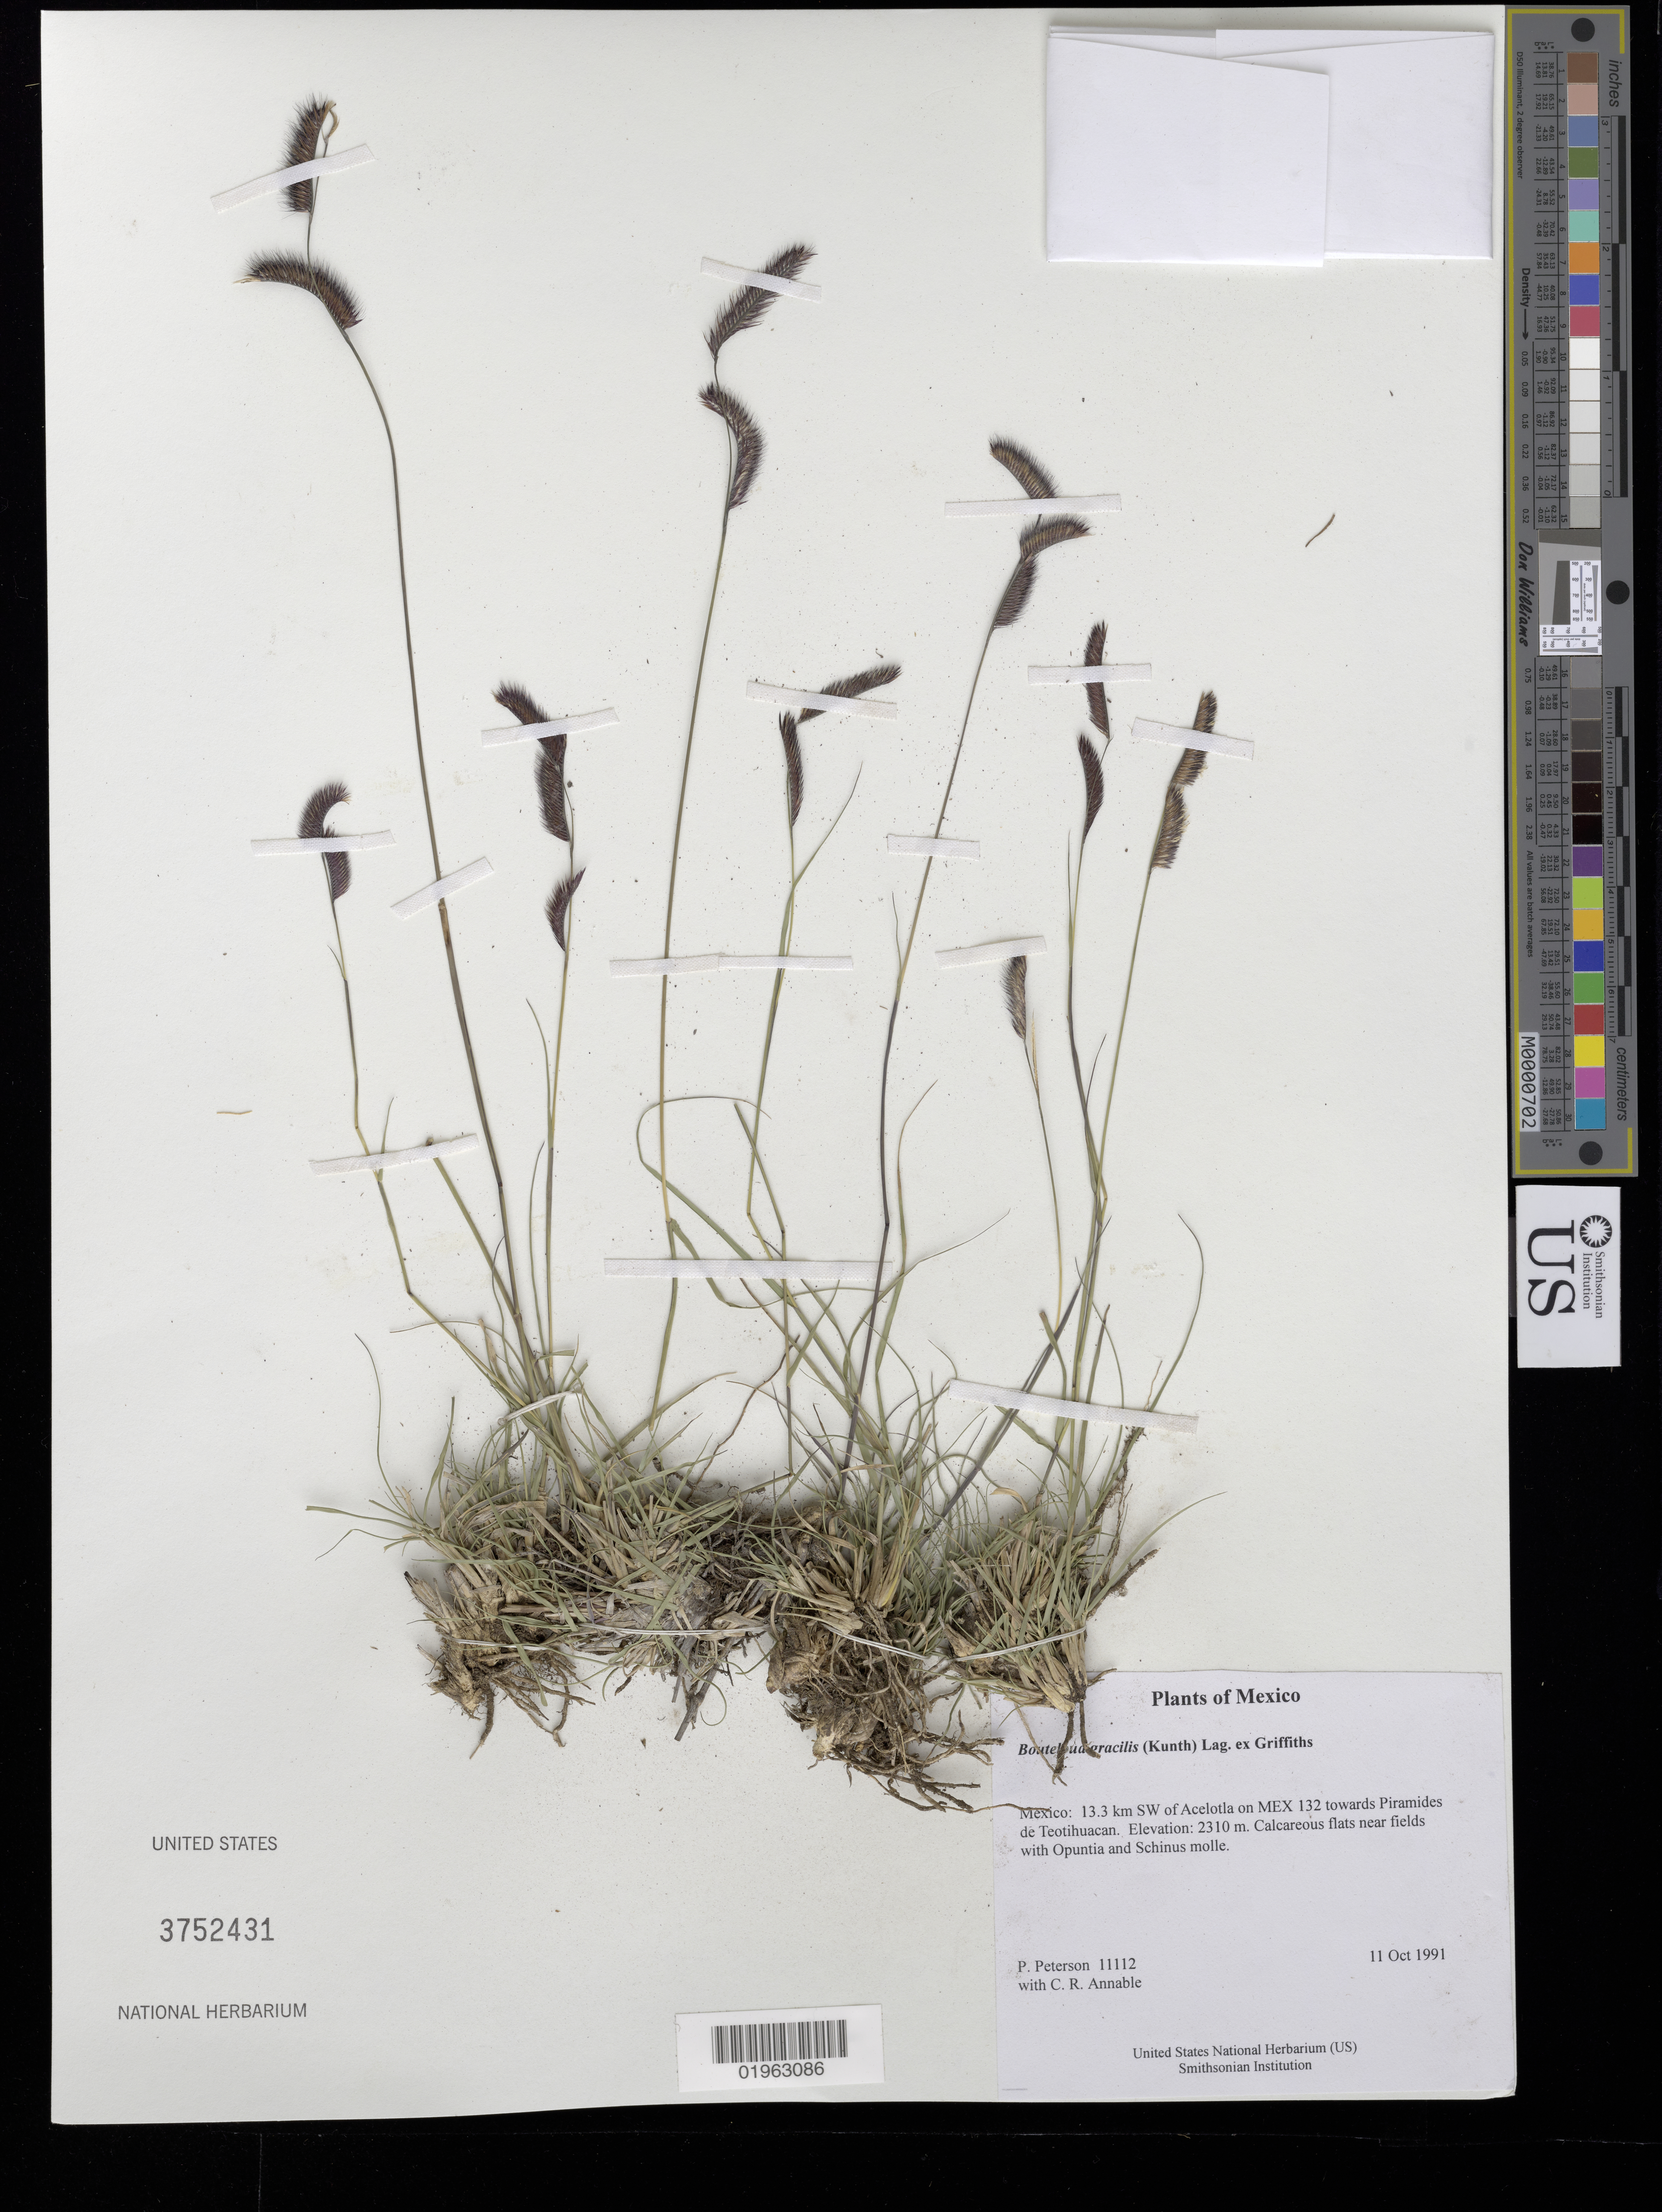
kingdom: Plantae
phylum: Tracheophyta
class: Liliopsida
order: Poales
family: Poaceae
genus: Bouteloua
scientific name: Bouteloua gracilis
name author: (Kunth) Lag. ex Griffiths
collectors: P. M. Peterson & C. R. Annable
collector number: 11112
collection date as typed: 11 Oct 1991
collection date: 1991-10-11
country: Mexico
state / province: México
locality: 13.3 km SW of Acelotla on MEX 132 towards Piramides de Teotihuacan.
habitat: Calcareous flats near fields with Opuntia and Schinus molle.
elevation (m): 2310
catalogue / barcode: US 3752431